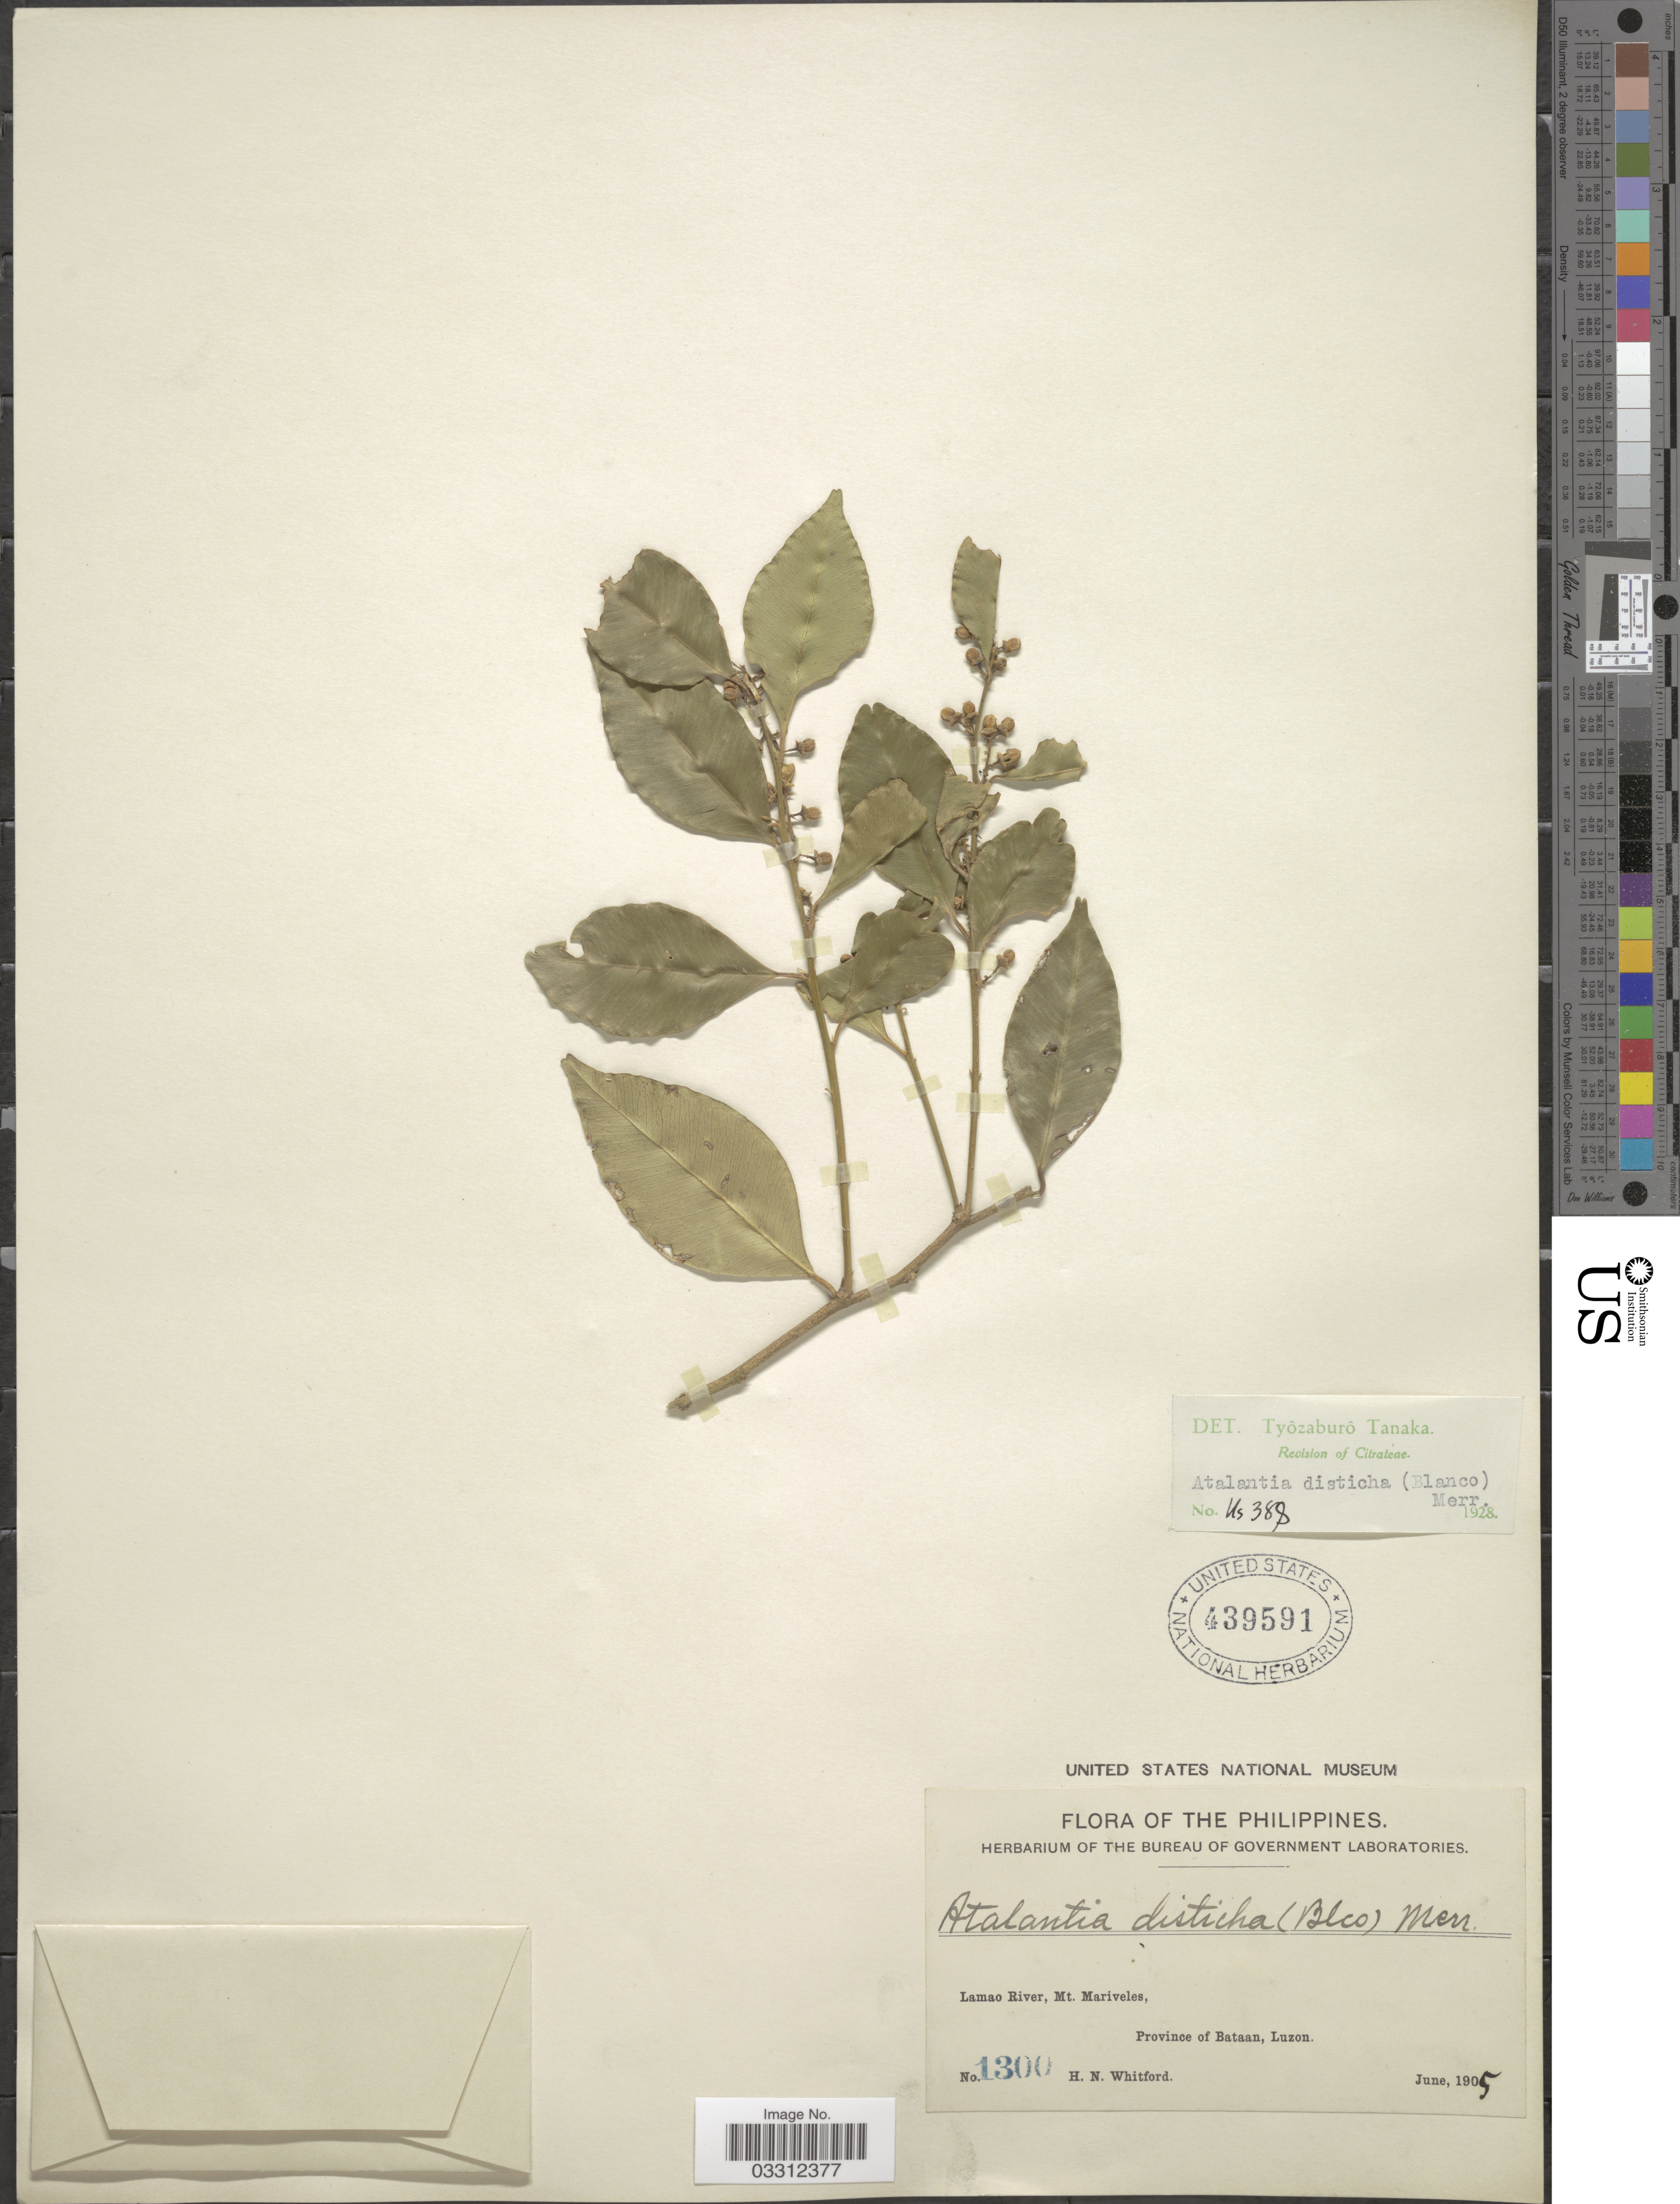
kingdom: Plantae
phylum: Tracheophyta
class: Magnoliopsida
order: Sapindales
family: Rutaceae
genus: Atalantia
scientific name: Atalantia racemosa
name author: Wight ex Hook.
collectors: H. N. Whitford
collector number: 1300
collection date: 1905-06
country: Philippines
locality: Lamao River, Mt. Mariveles, Province of Bataan, Luzon.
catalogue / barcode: US 439591